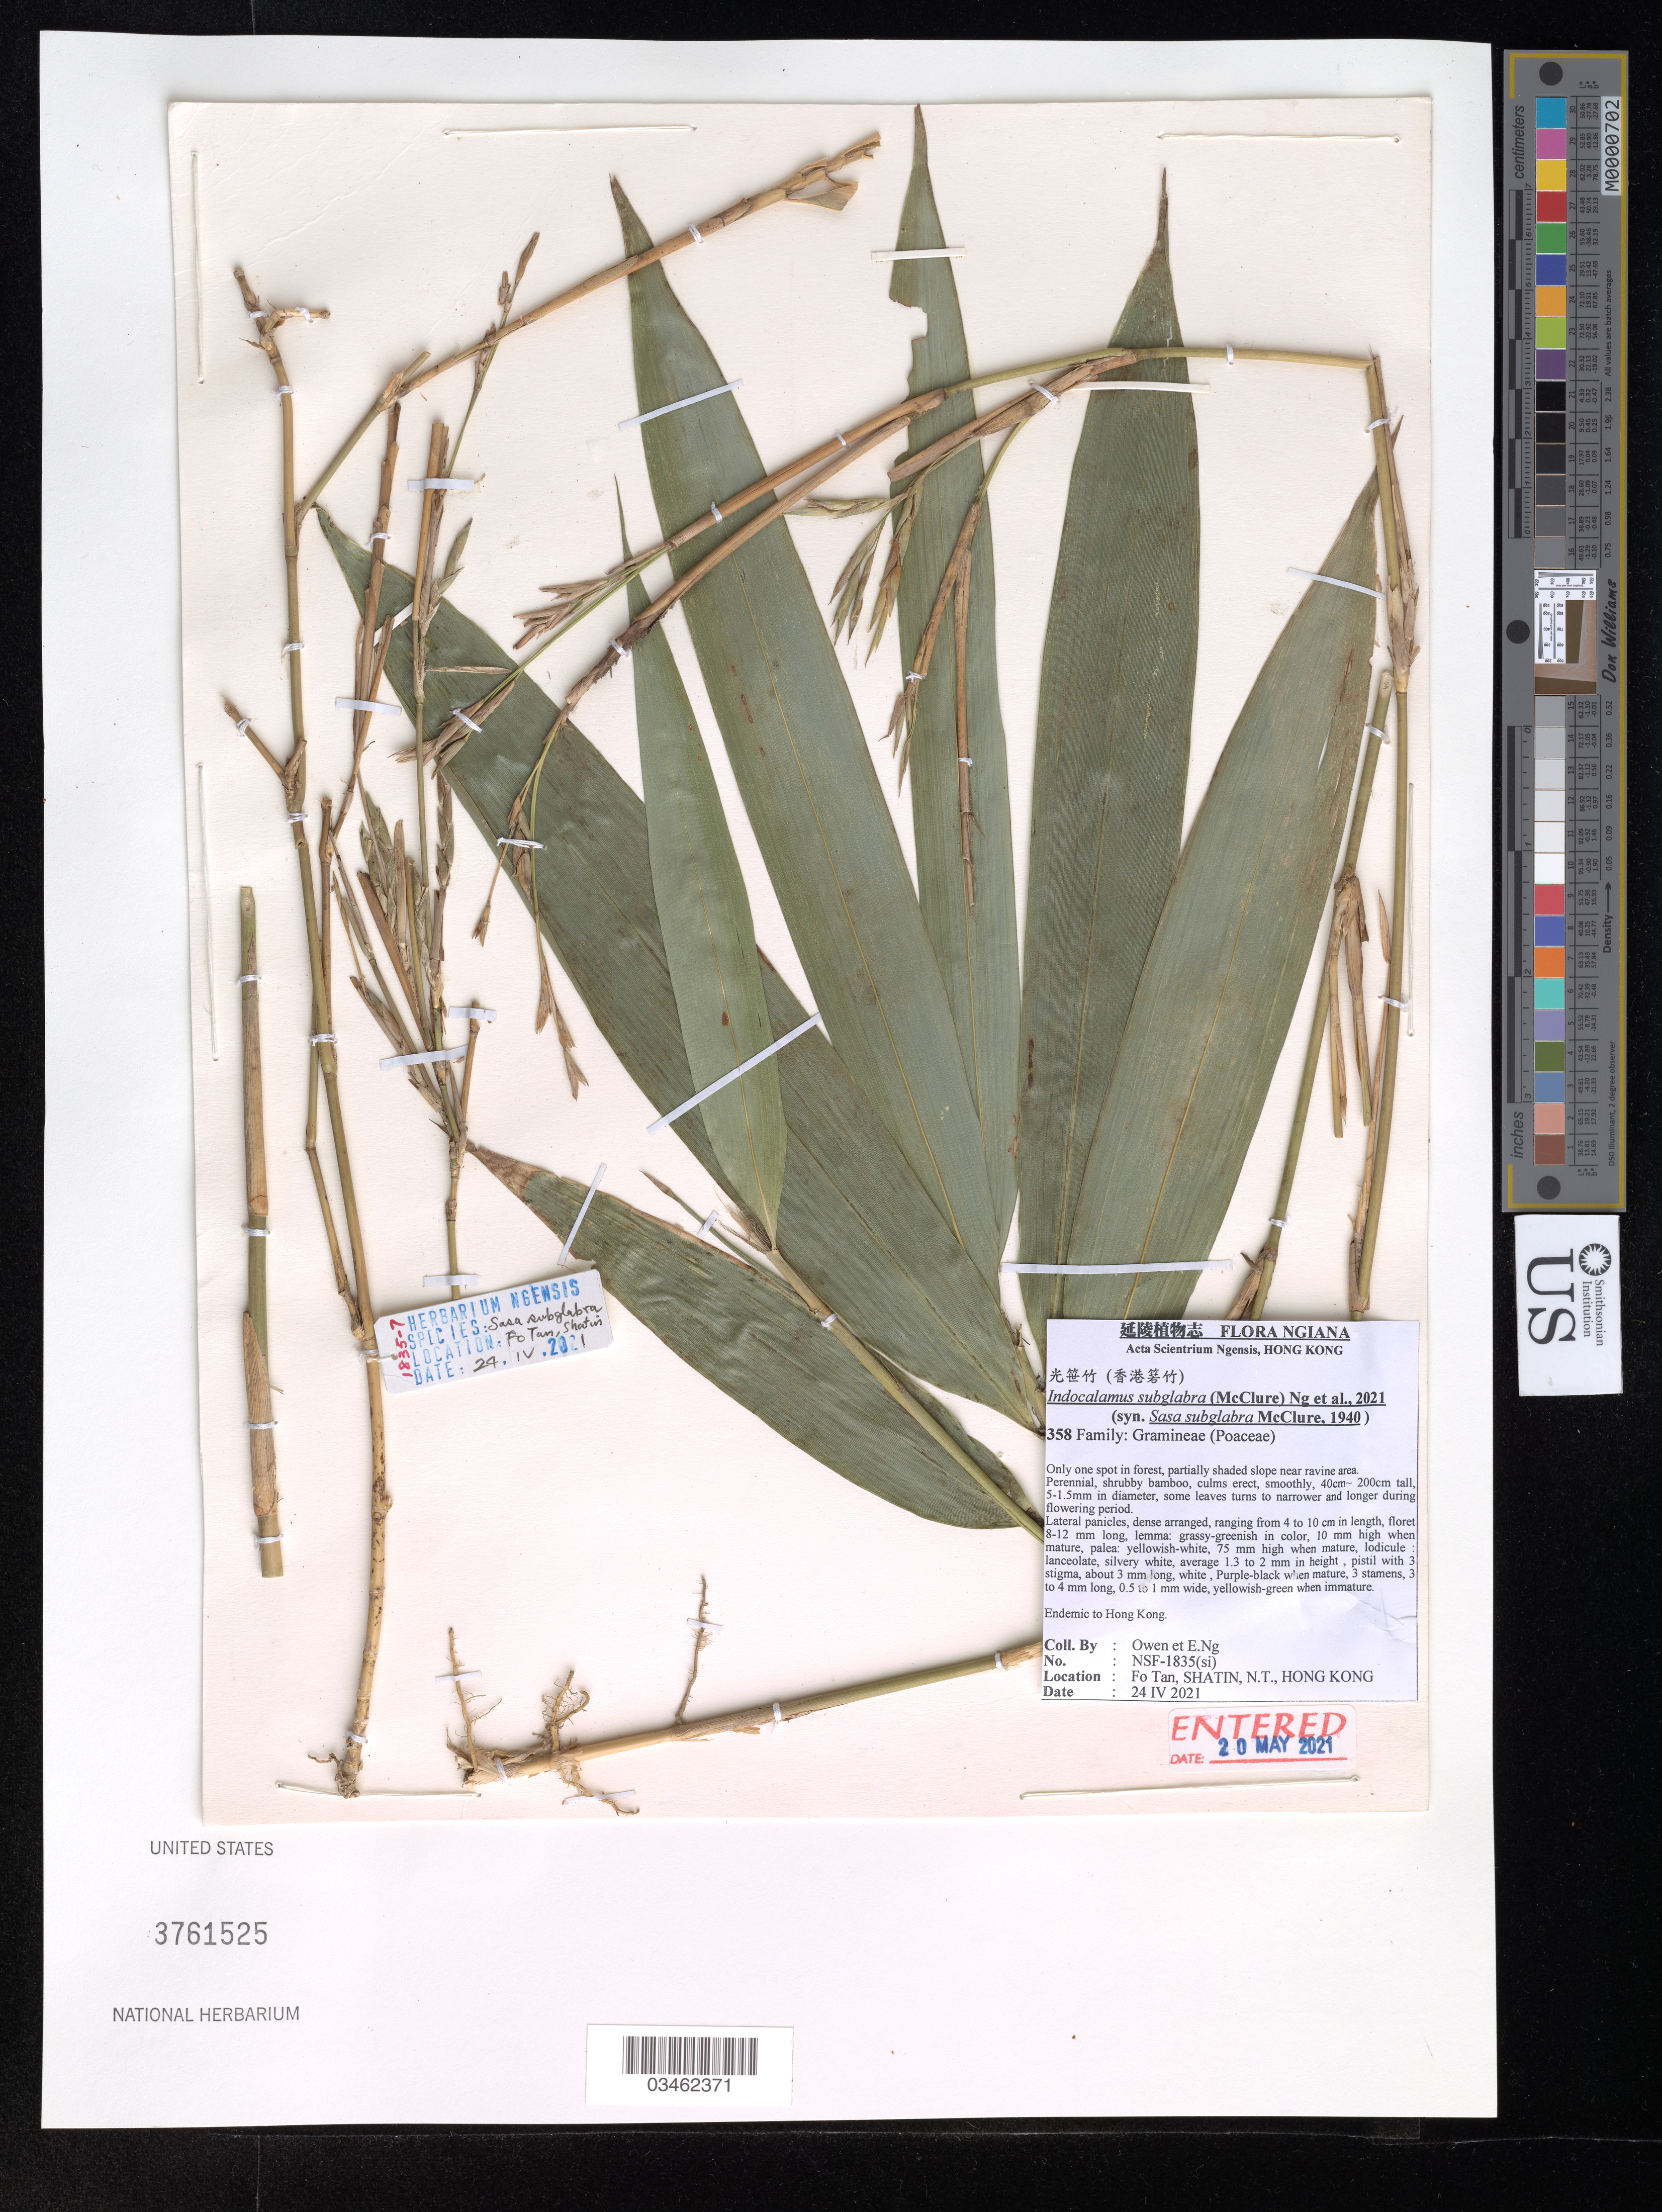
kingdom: Plantae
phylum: Tracheophyta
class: Liliopsida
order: Poales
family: Poaceae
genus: Sasa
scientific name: Sasa subglabra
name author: McClure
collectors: -. Owen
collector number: NSF-1835(si)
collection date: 2021-04-24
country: China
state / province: Hong Kong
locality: Ngiana. Endemic to Hong Kong. Fo Tan, Shatin, N.T.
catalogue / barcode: US 3761525